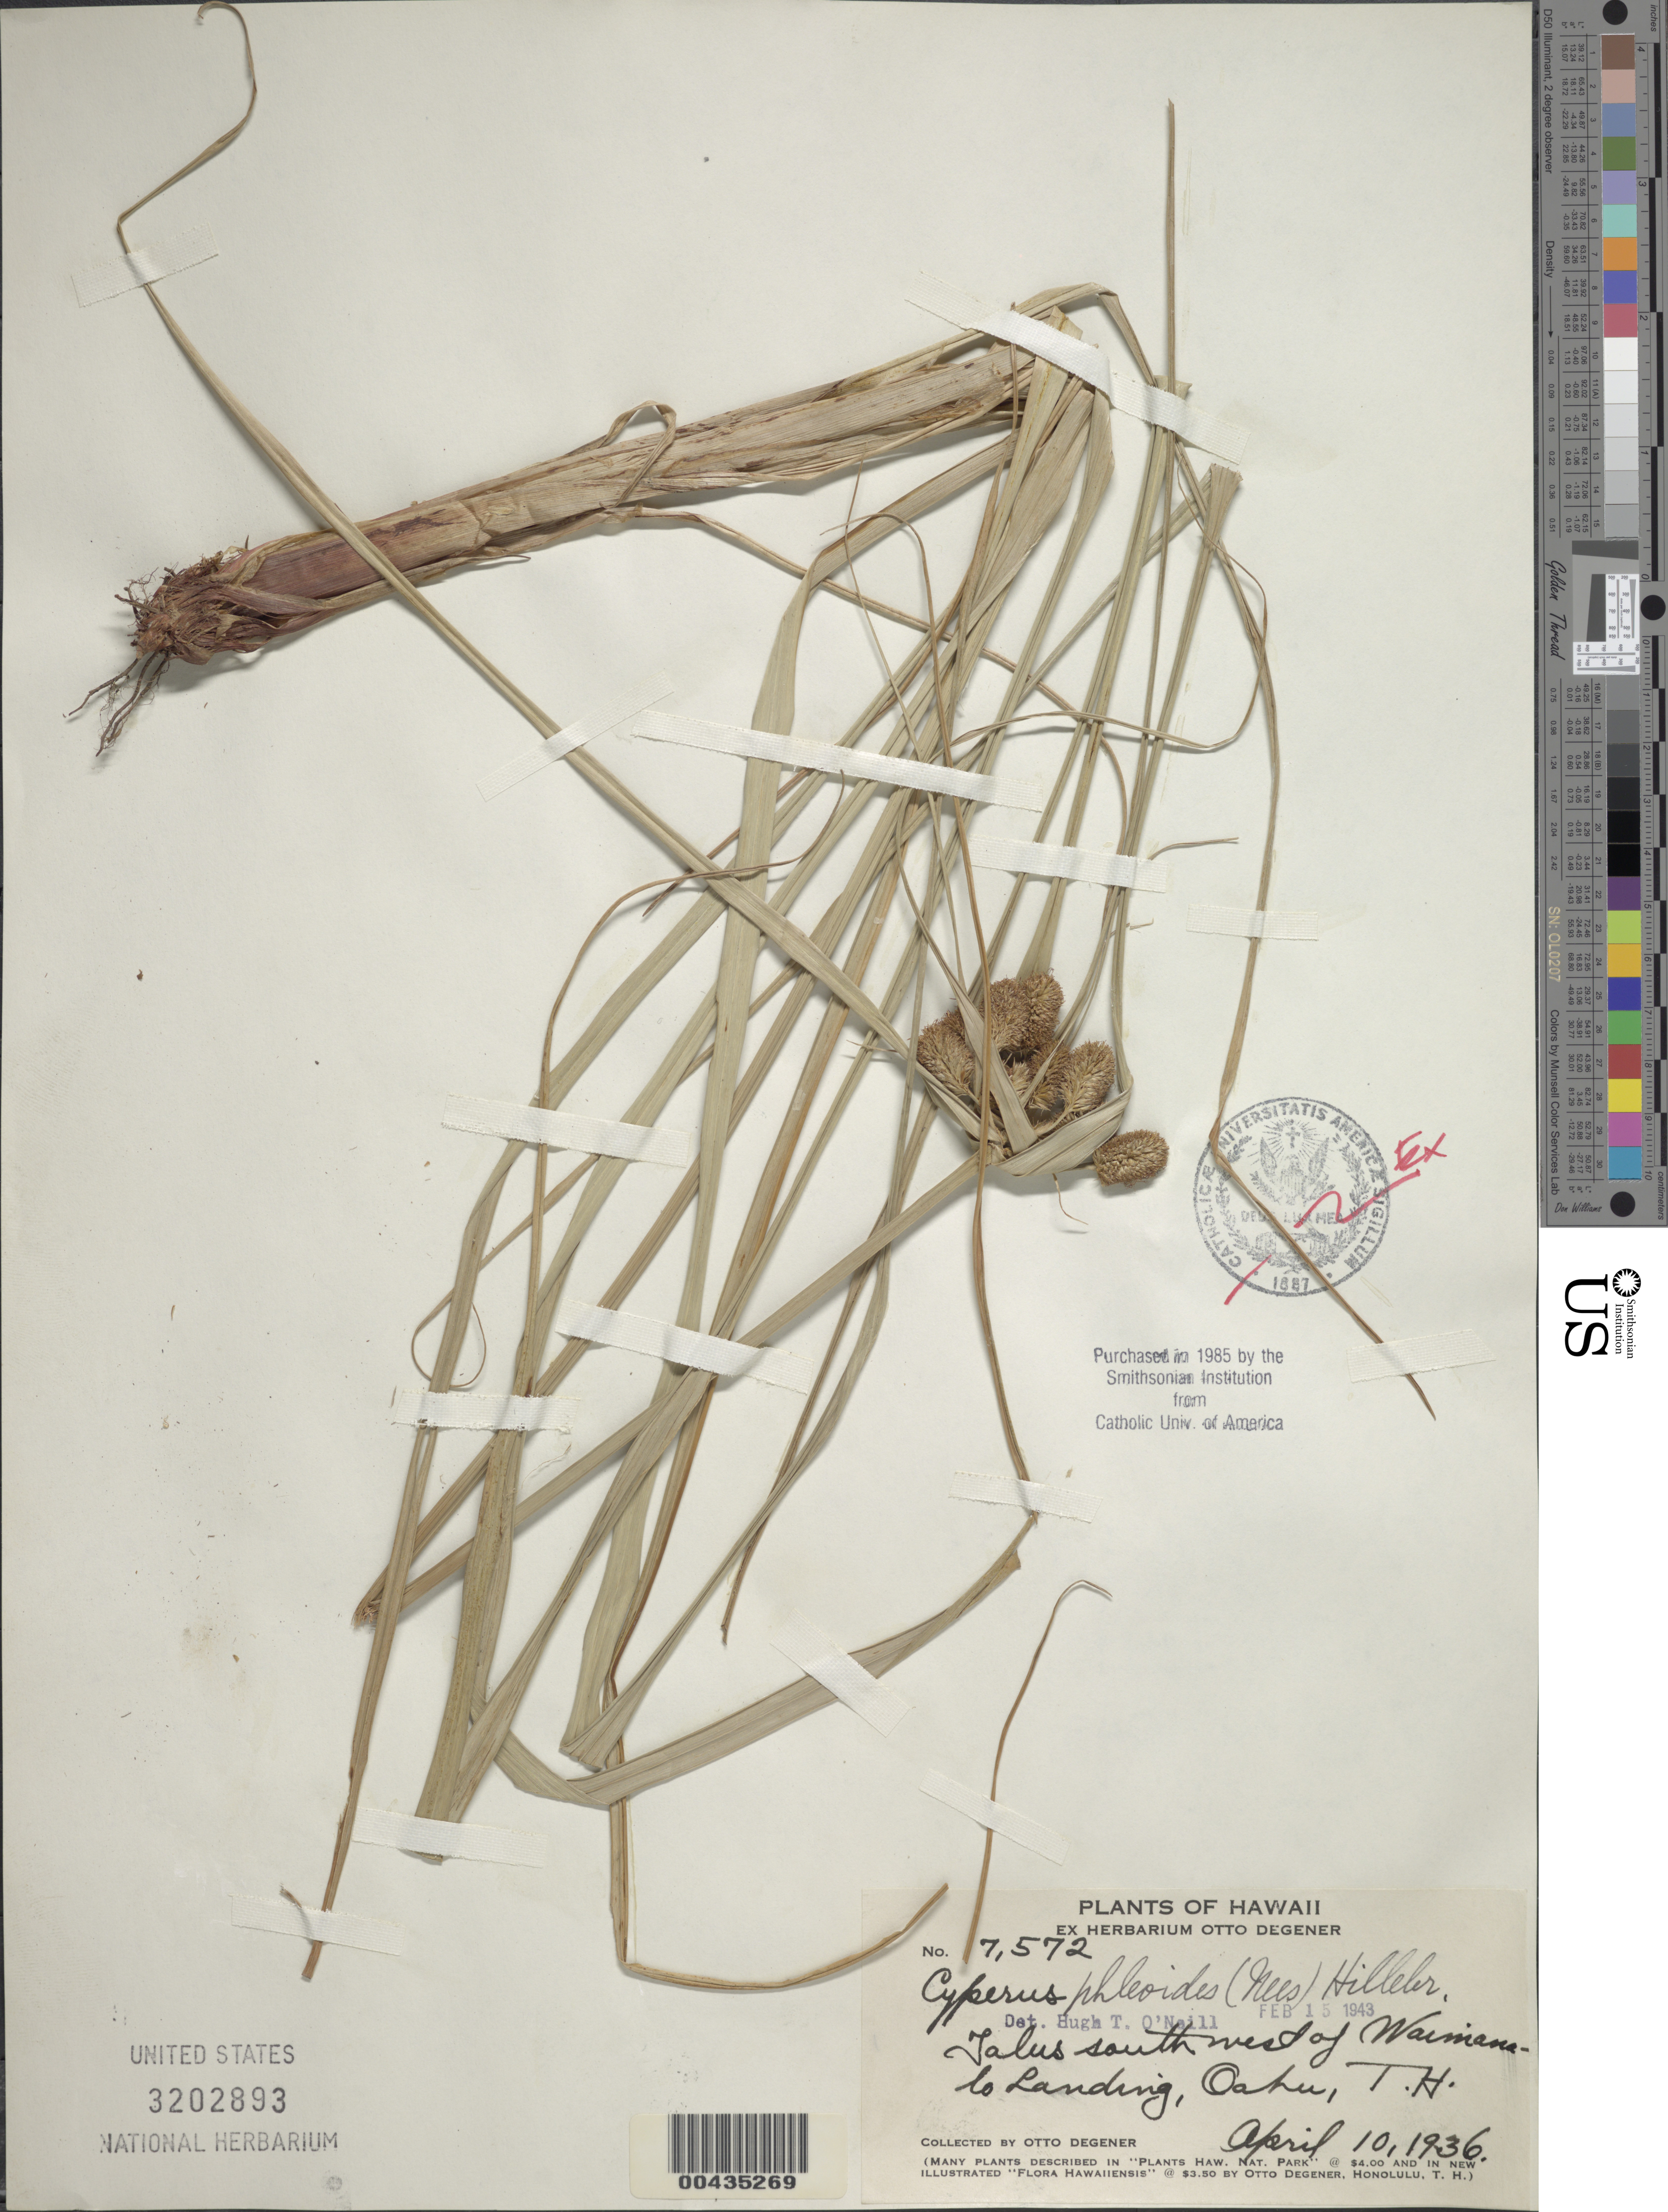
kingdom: Plantae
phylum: Tracheophyta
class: Liliopsida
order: Poales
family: Cyperaceae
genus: Cyperus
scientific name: Cyperus phleoides var. phleoides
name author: (Nees ex Kunth) Hillebr.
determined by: Strong, Mark T., (BOT), Smithsonian Institution - National Museum of Natural History (UNITED STATES)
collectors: O. Degener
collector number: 17572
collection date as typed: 10 Apr 1936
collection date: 1936-04-10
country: United States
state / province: Hawaii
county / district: Honolulu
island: Oahu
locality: Talus southwest of Waimanalo Landing, Oahu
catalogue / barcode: US 3202893